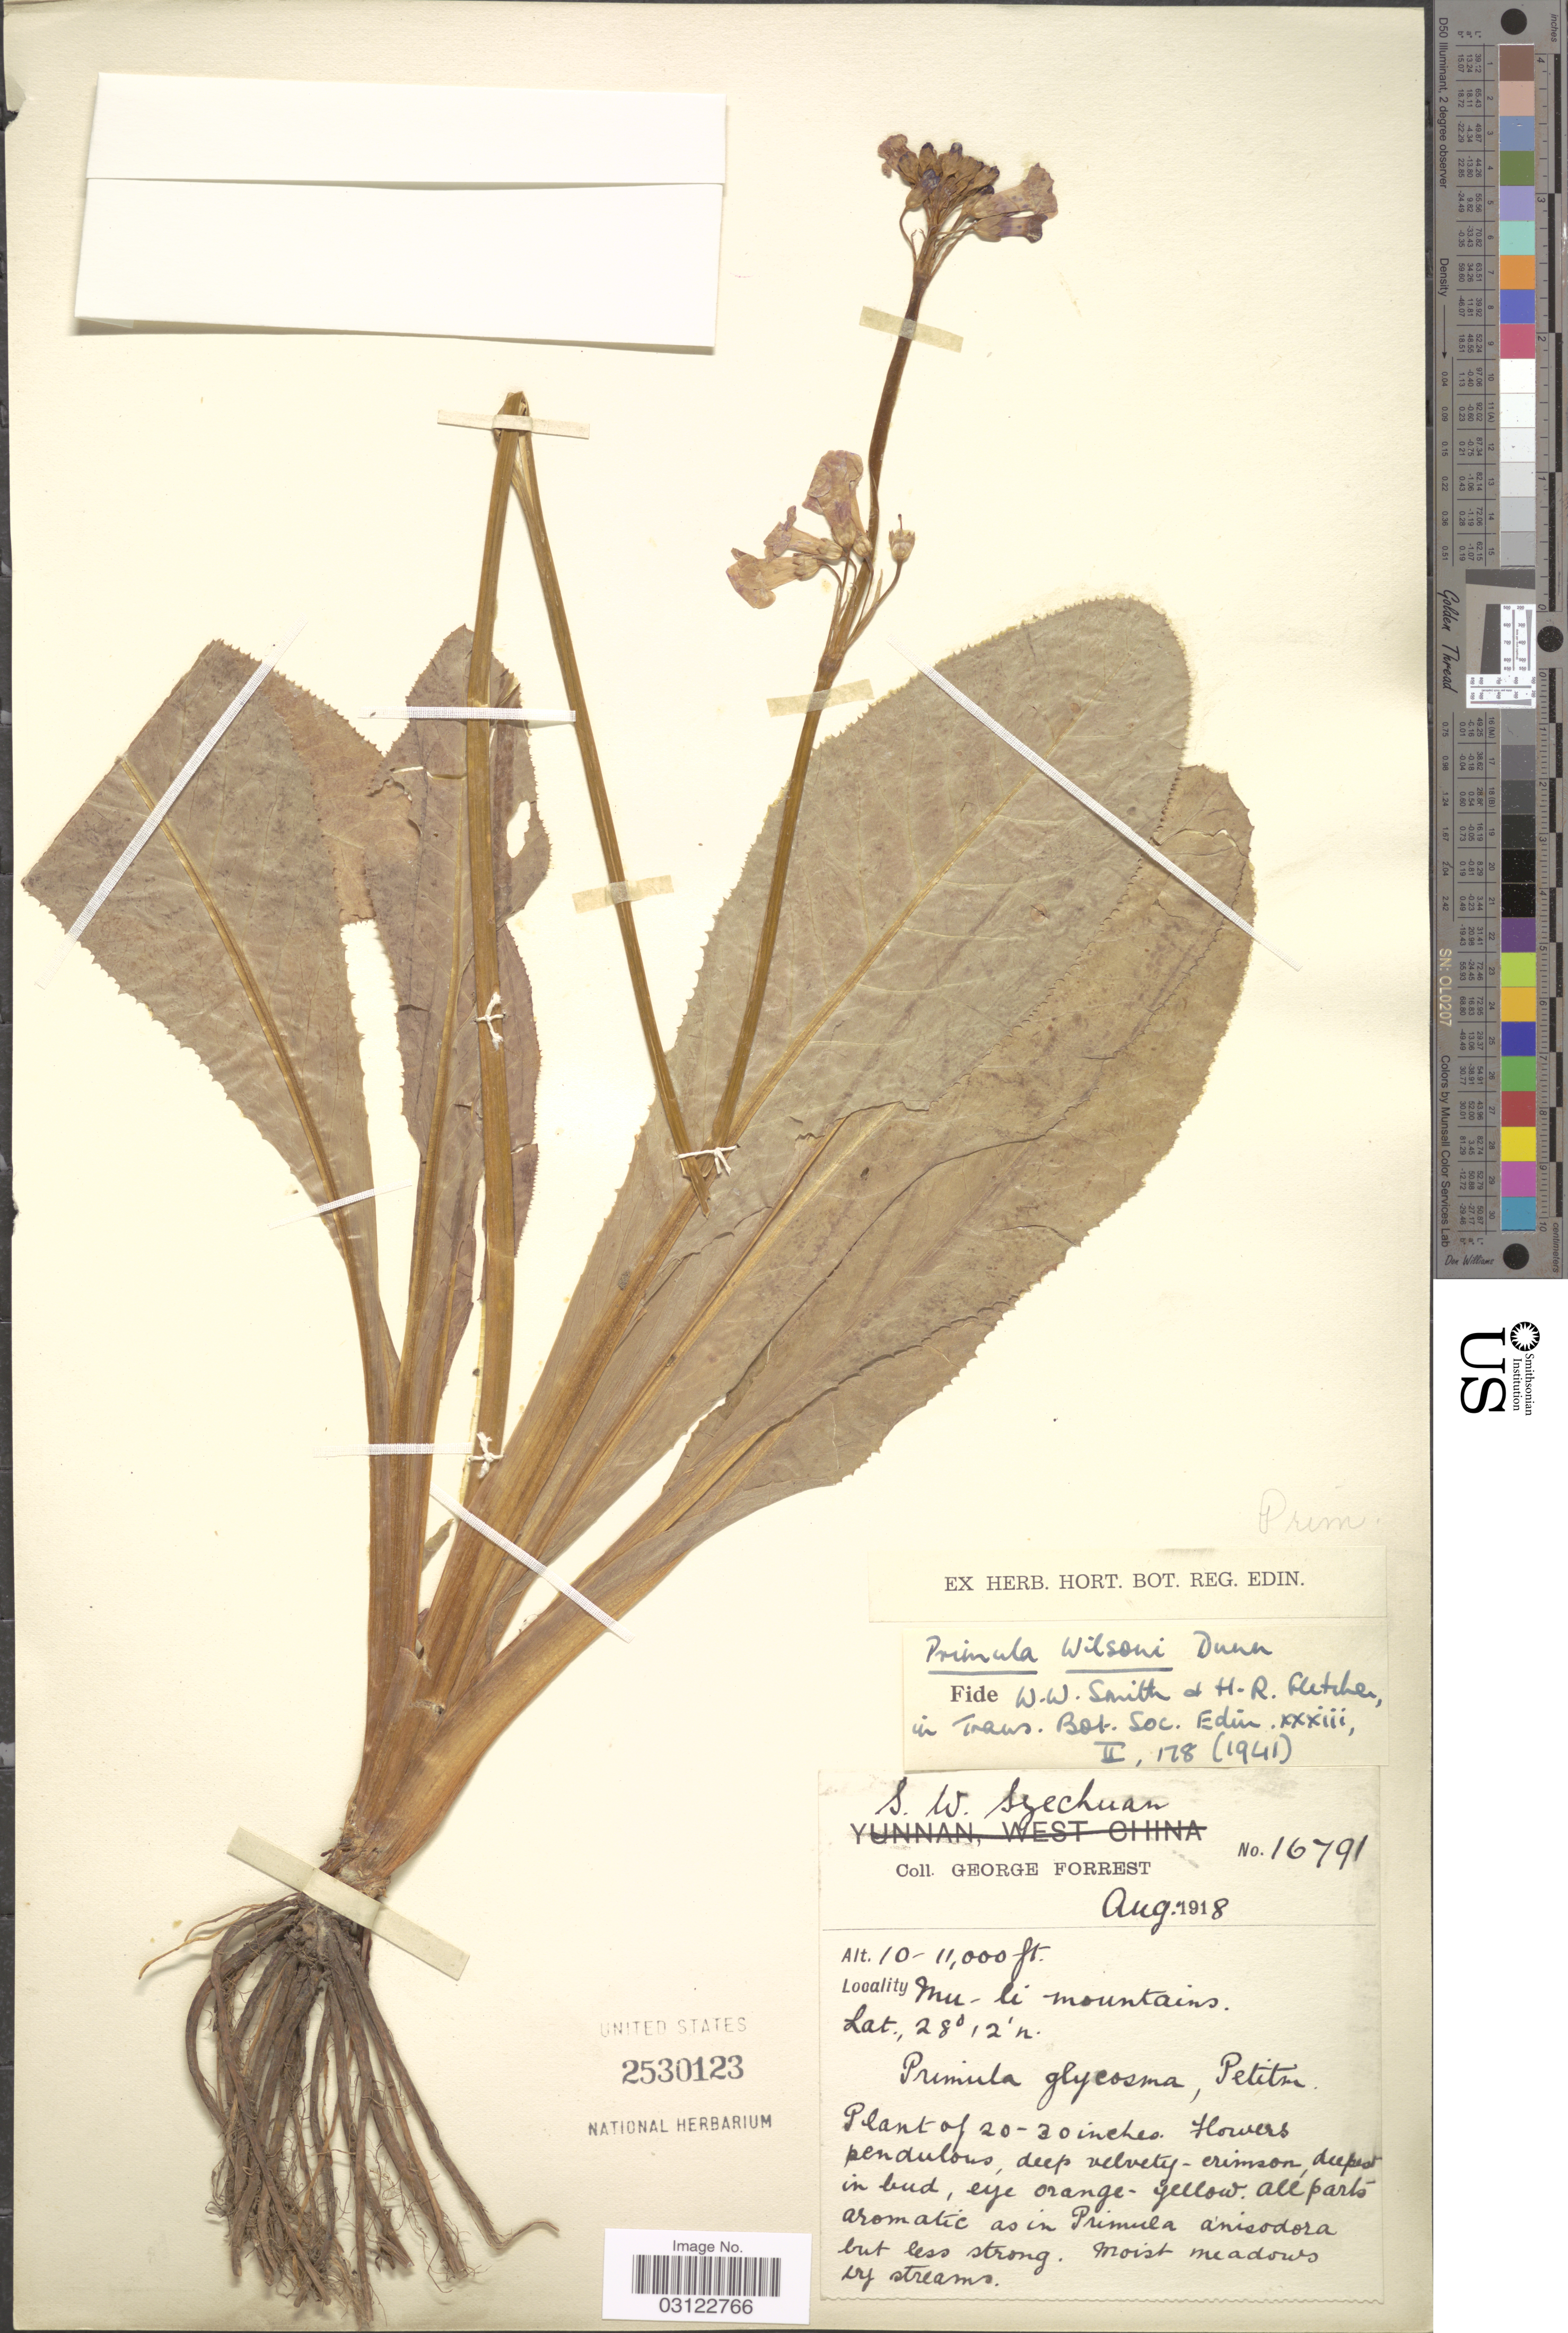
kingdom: Plantae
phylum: Tracheophyta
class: Magnoliopsida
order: Ericales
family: Primulaceae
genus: Primula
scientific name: Primula wilsonii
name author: Dunn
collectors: G. Forrest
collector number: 16791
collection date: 1918-08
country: China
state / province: Sichuan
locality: S.W. Szechuan. Mu-li Mountains.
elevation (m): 3048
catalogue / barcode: US 2530123